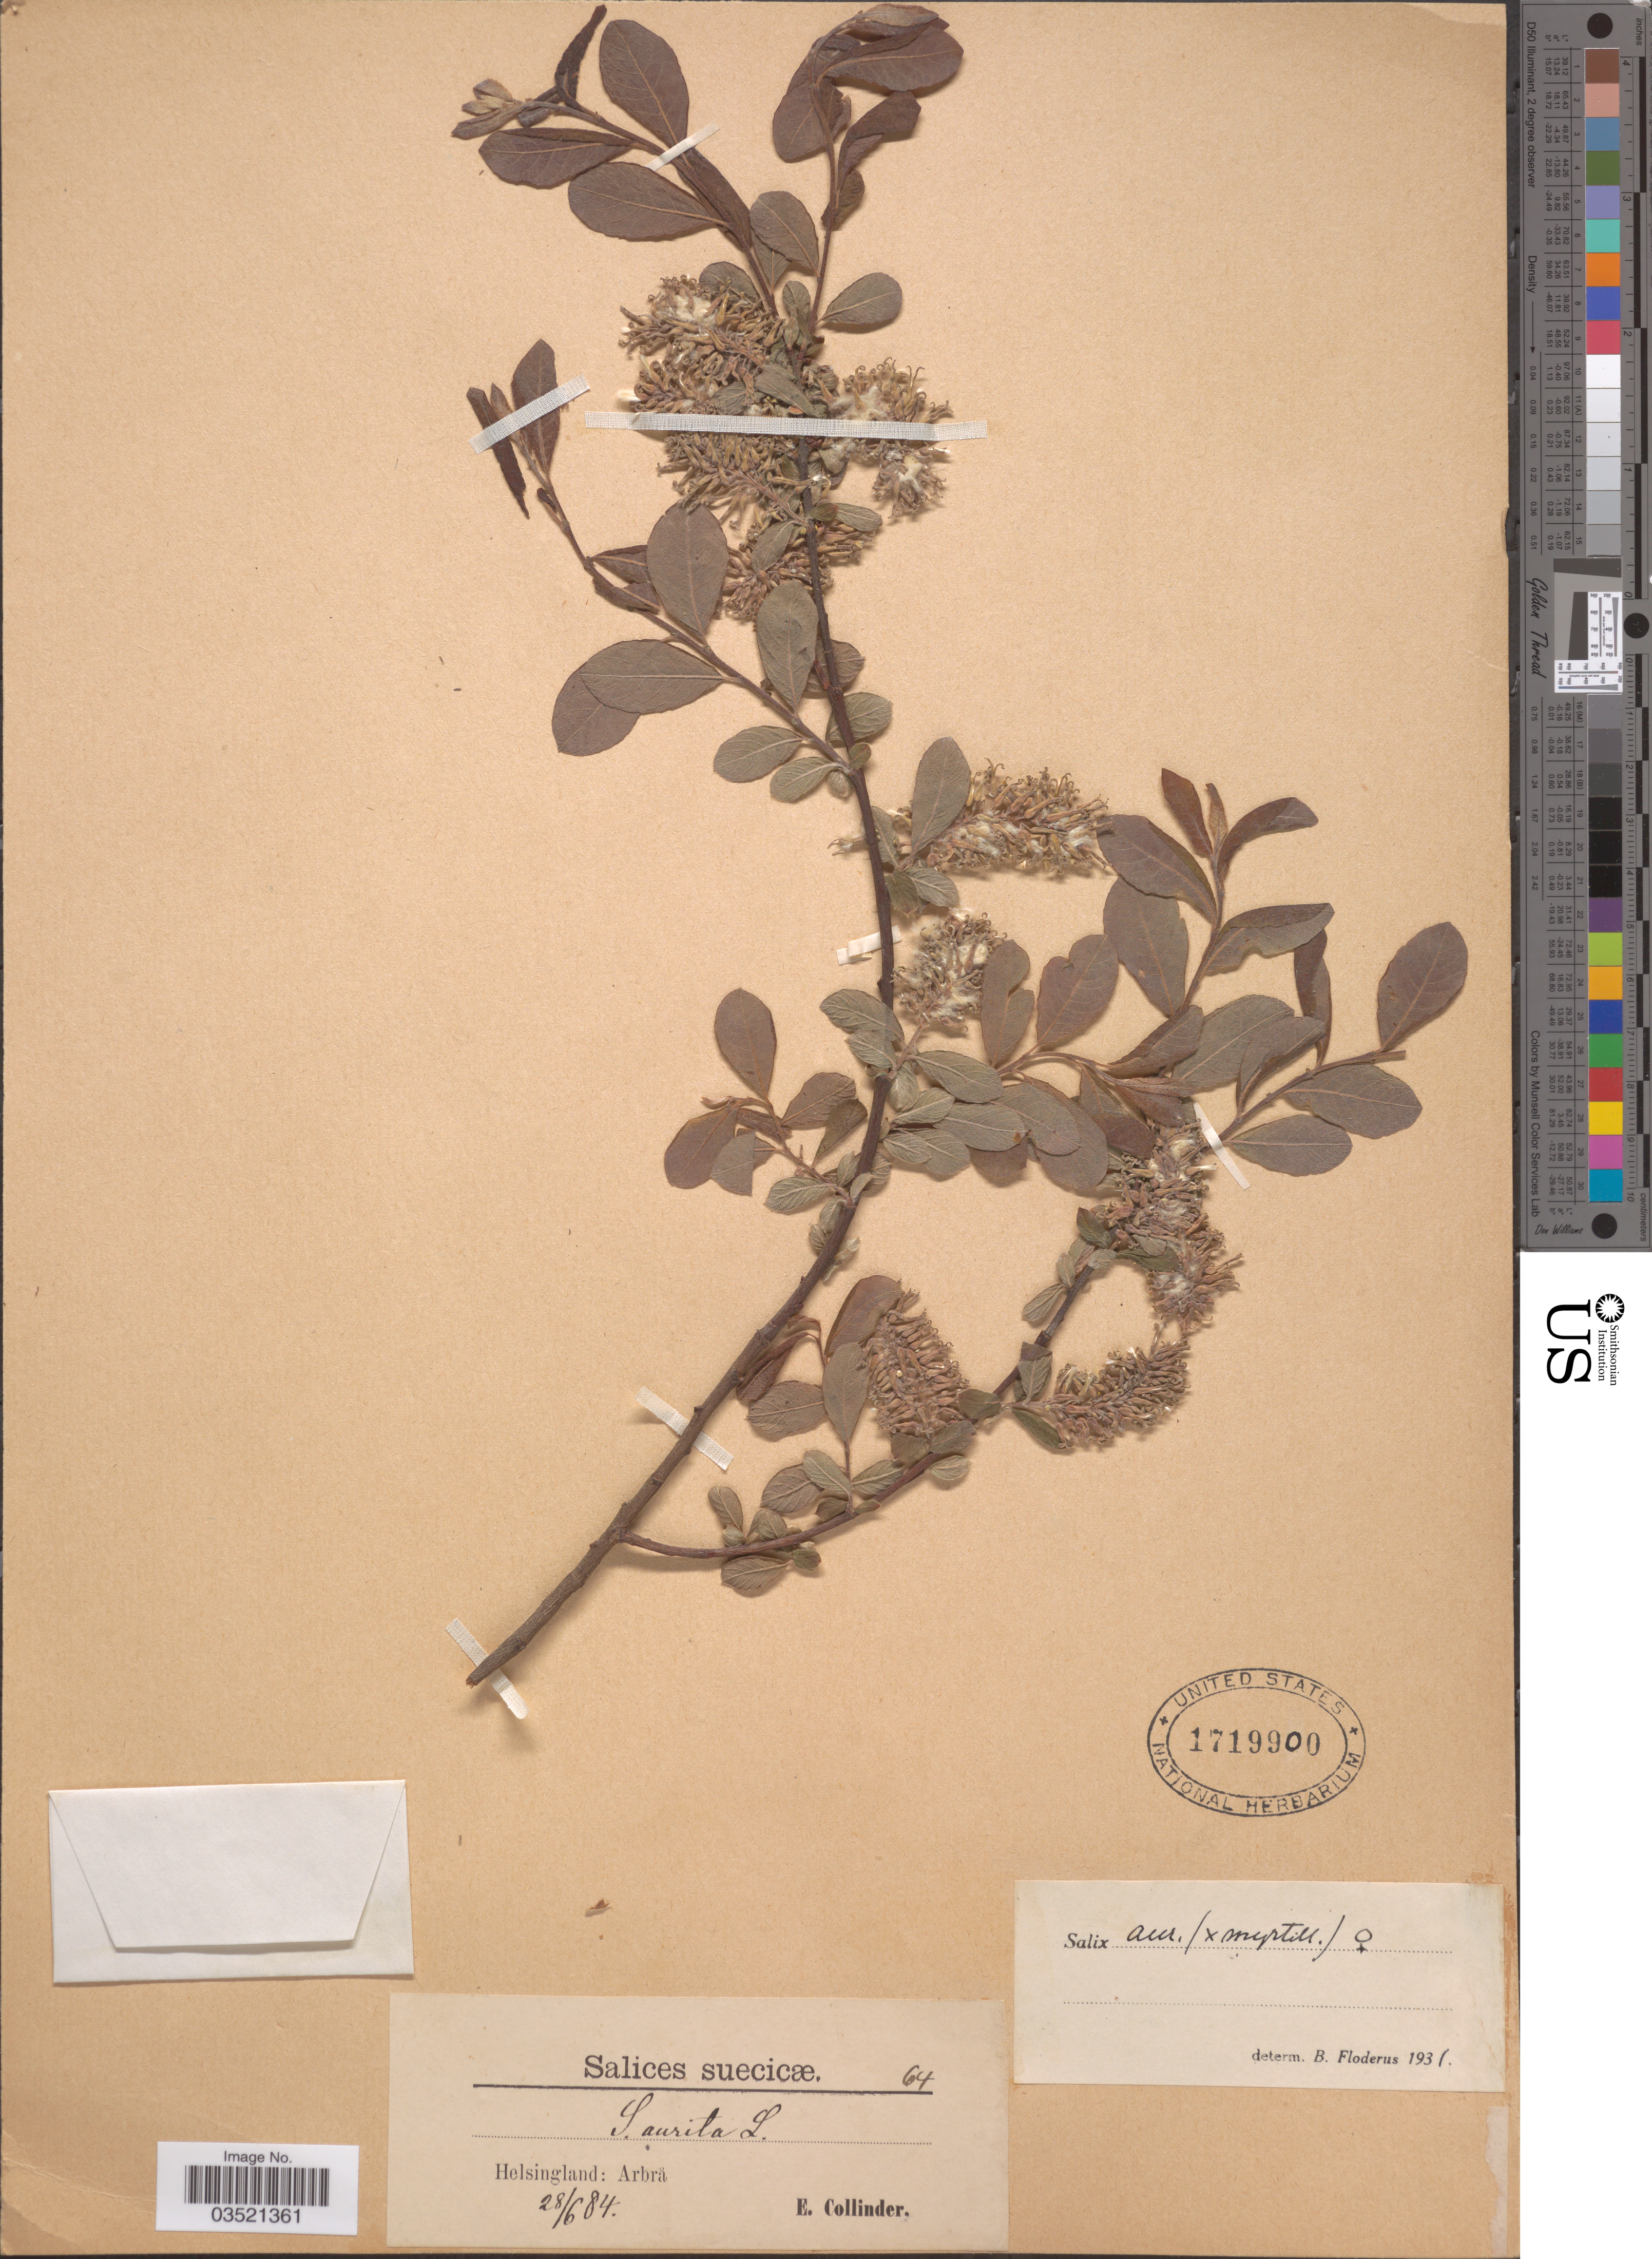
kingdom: Plantae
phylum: Tracheophyta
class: Magnoliopsida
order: Malpighiales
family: Salicaceae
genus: Salix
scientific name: Salix aurita x S. herbacea f. acutifolia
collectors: E. Collinder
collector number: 64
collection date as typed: Transcribed d/m/y: 28/6/84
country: Sweden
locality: Suecicæ. Helsingland: Arbrå.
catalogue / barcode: US 1719900